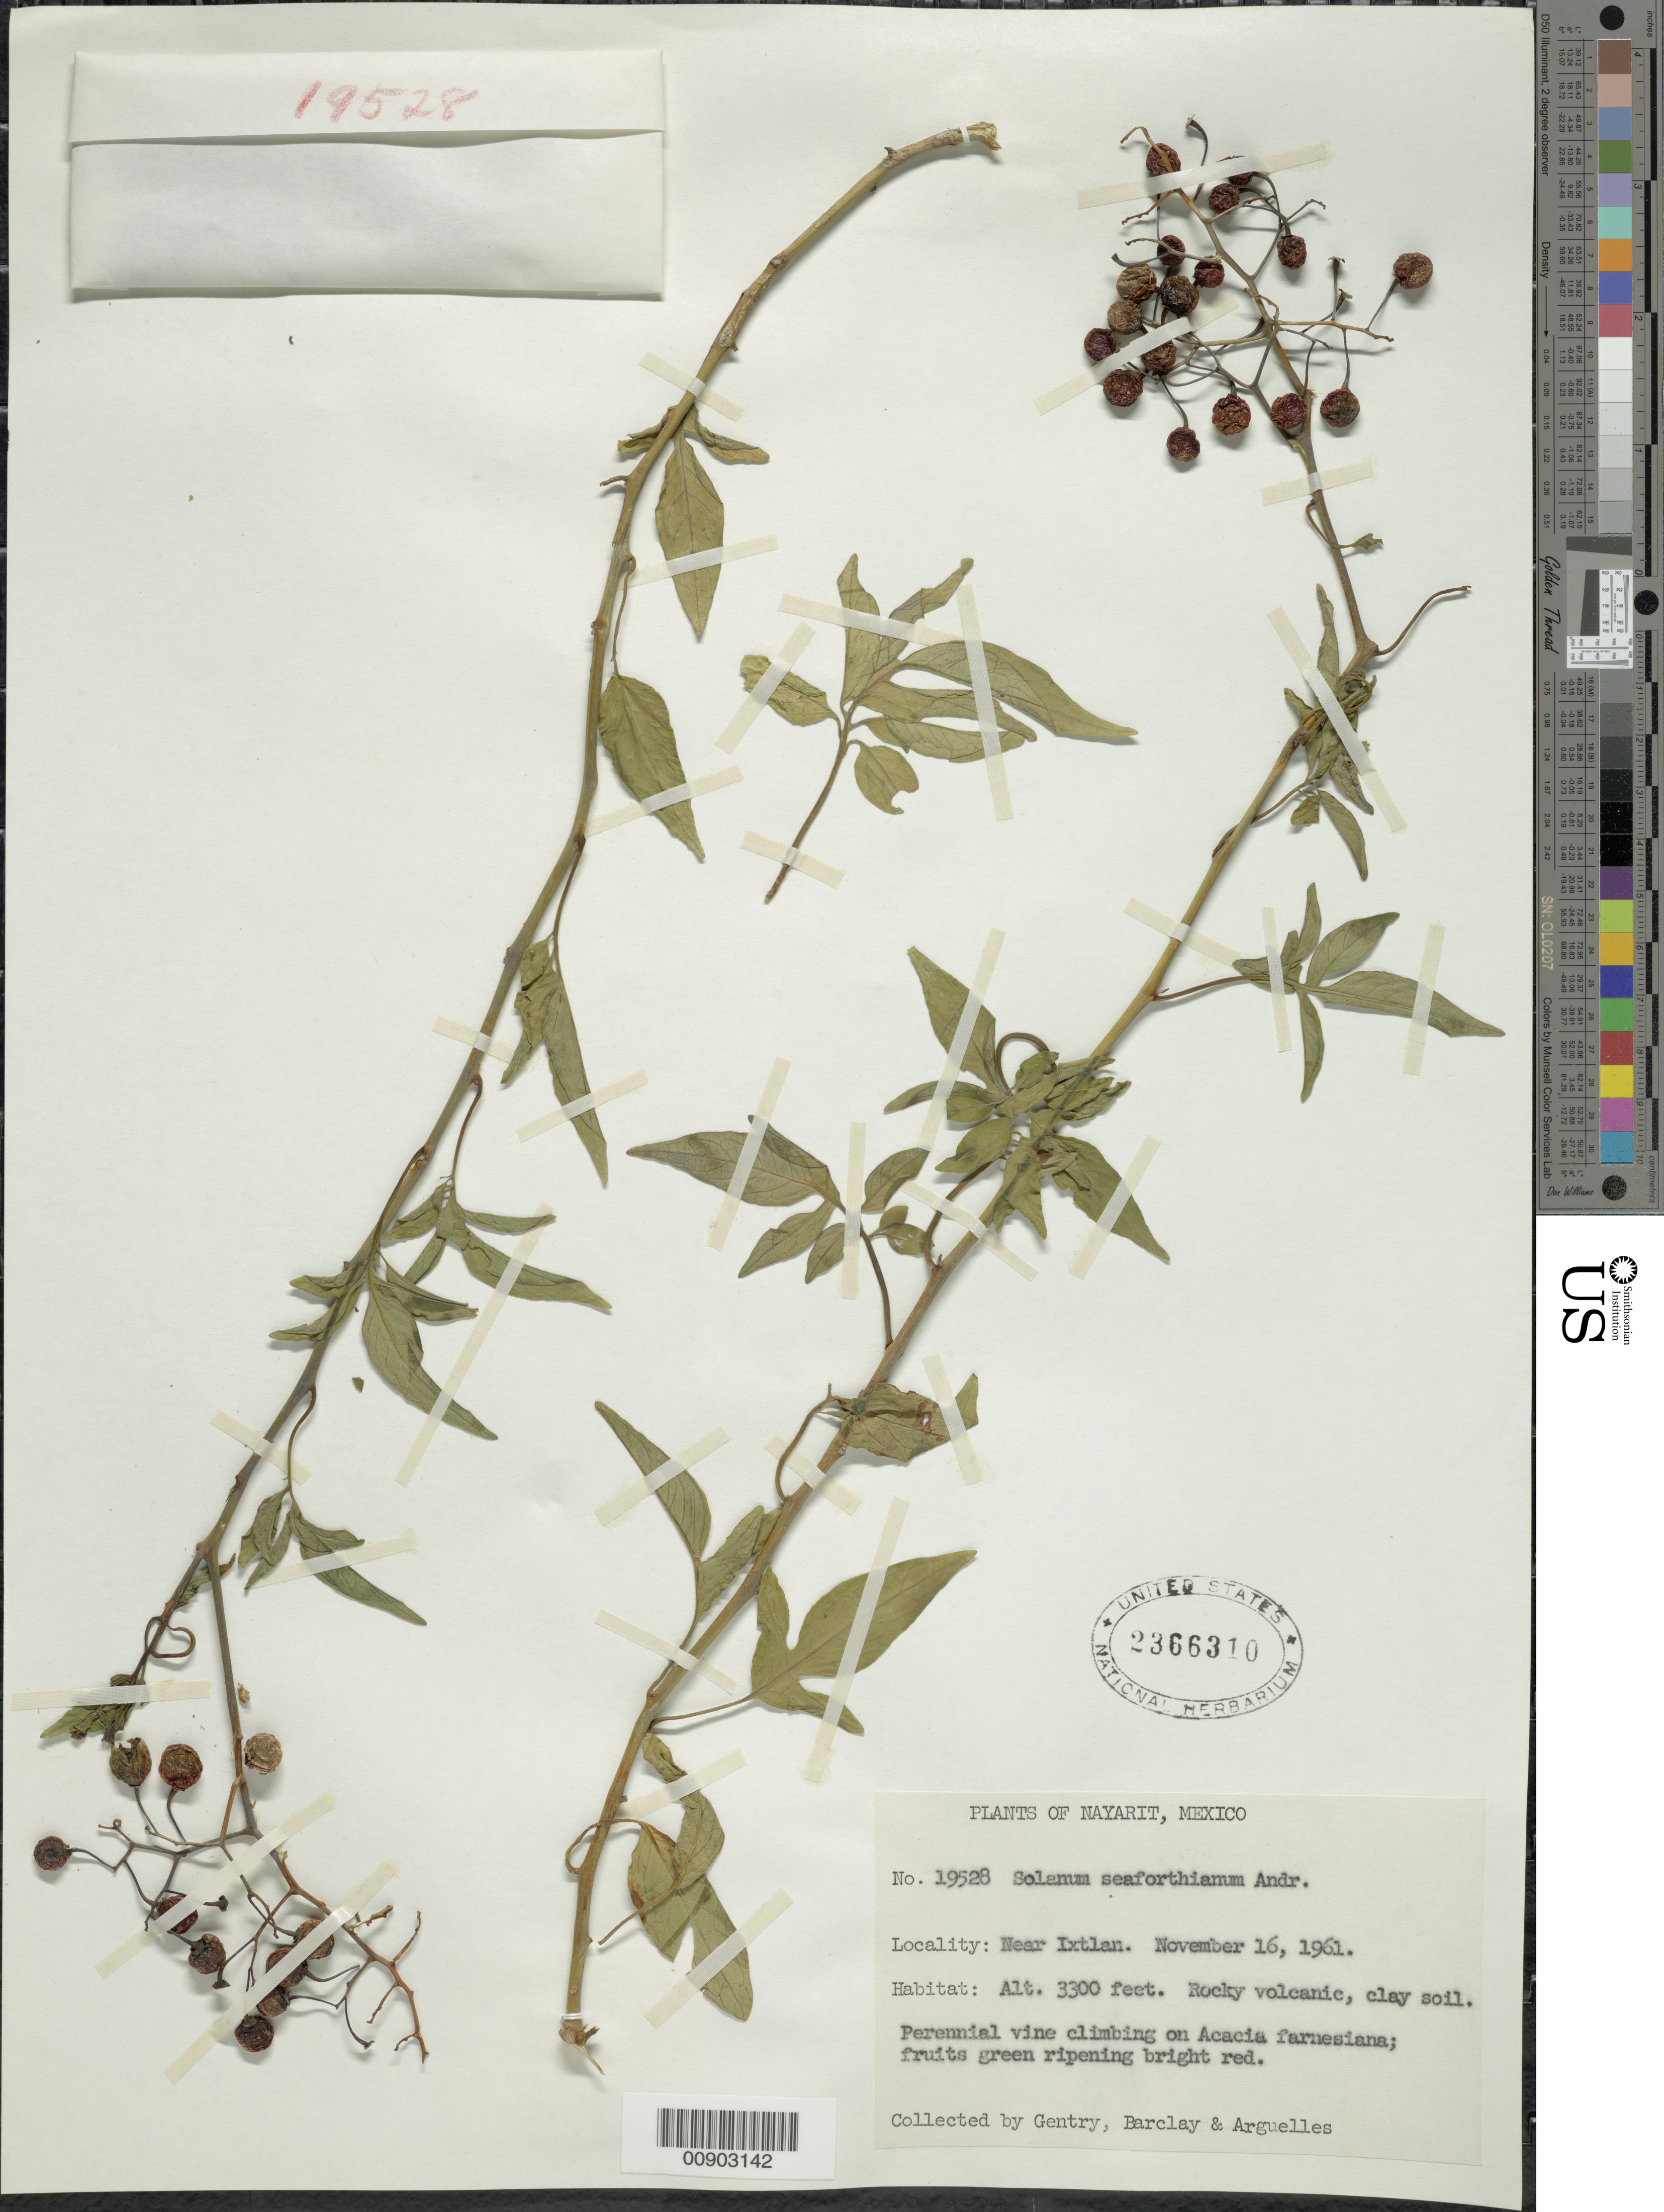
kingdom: Plantae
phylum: Tracheophyta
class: Magnoliopsida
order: Solanales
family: Solanaceae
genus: Solanum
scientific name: Solanum seaforthianum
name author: Andrews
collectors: Gentry, --, -- Barclay & Arguelles, --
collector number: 19528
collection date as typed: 16 Nov 1961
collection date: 1961-11-16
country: Mexico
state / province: Nayarit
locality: Near Ixtlan, Nayarit.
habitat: Rocky volcanic, clay soil. Climbing on Acacia farnesiana.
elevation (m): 1006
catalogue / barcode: US 2366310